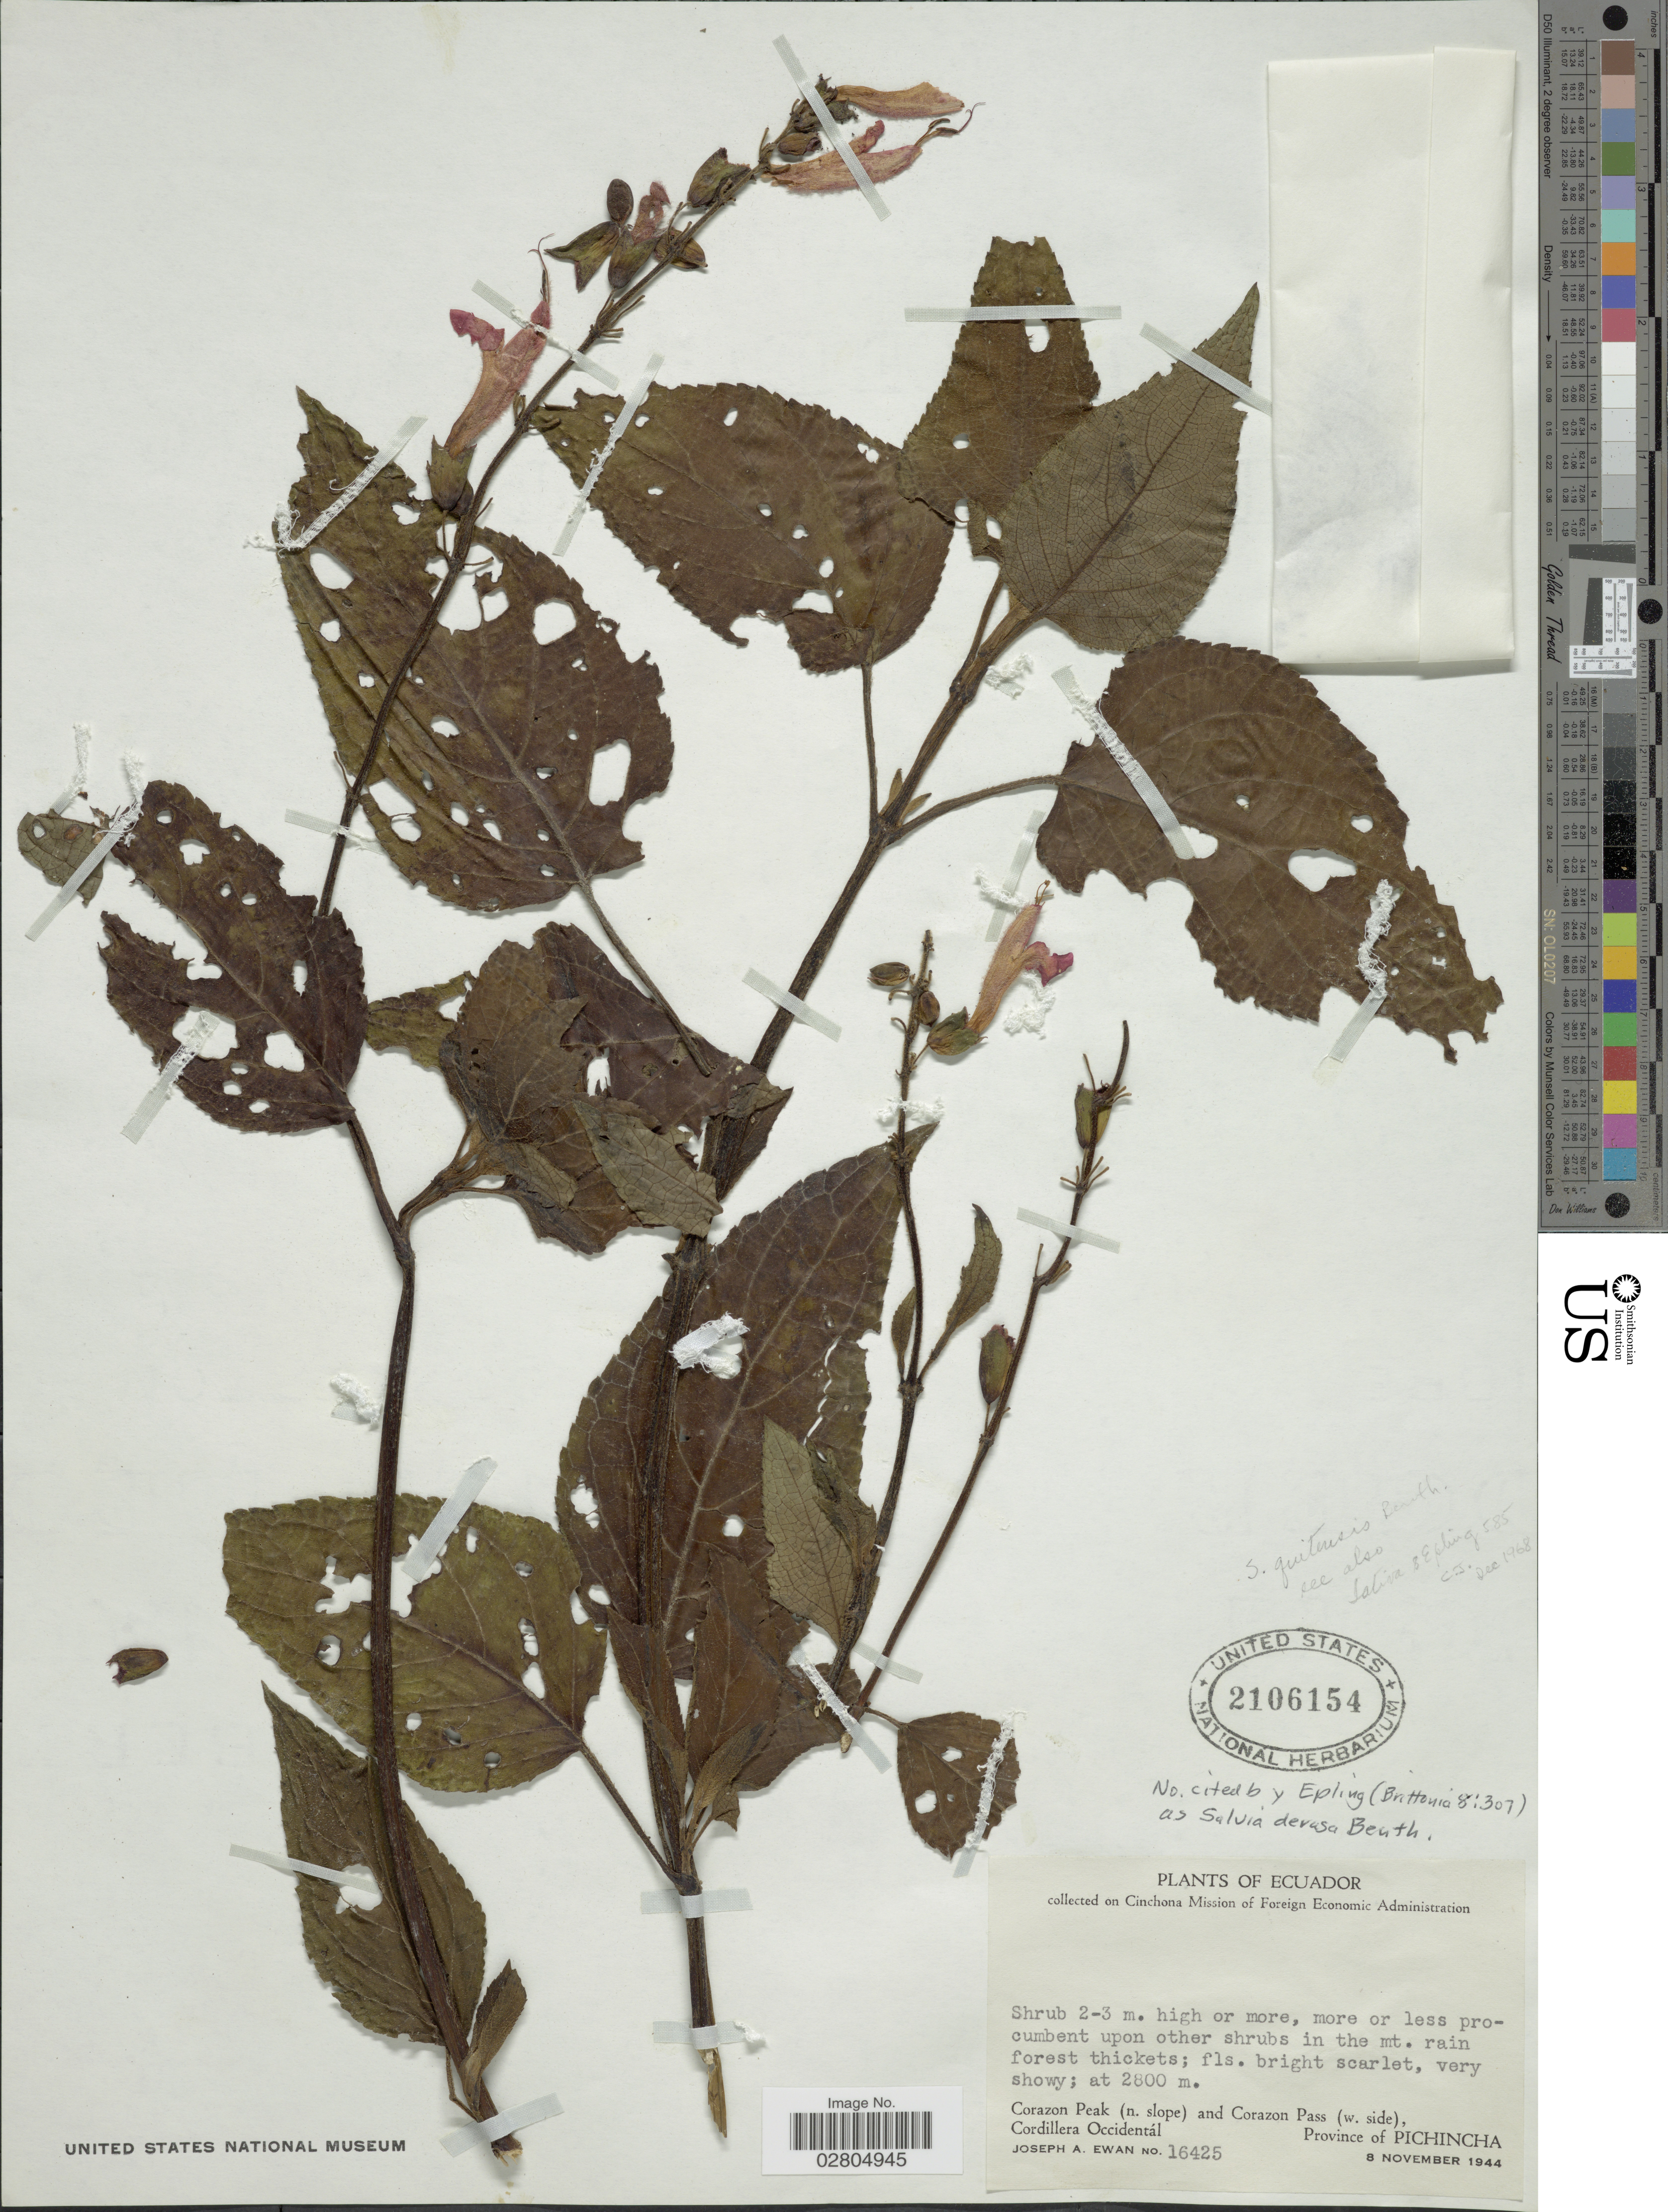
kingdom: Plantae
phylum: Tracheophyta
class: Magnoliopsida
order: Lamiales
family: Lamiaceae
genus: Salvia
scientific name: Salvia quitensis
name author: Benth.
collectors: J. A. Ewan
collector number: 16425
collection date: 1944-11-08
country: Ecuador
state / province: Pichincha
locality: Corazon Peak (n. slope) and Corazan Pass (w. side), Cordillera Occidentál.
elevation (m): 2800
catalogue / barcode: US 2106154